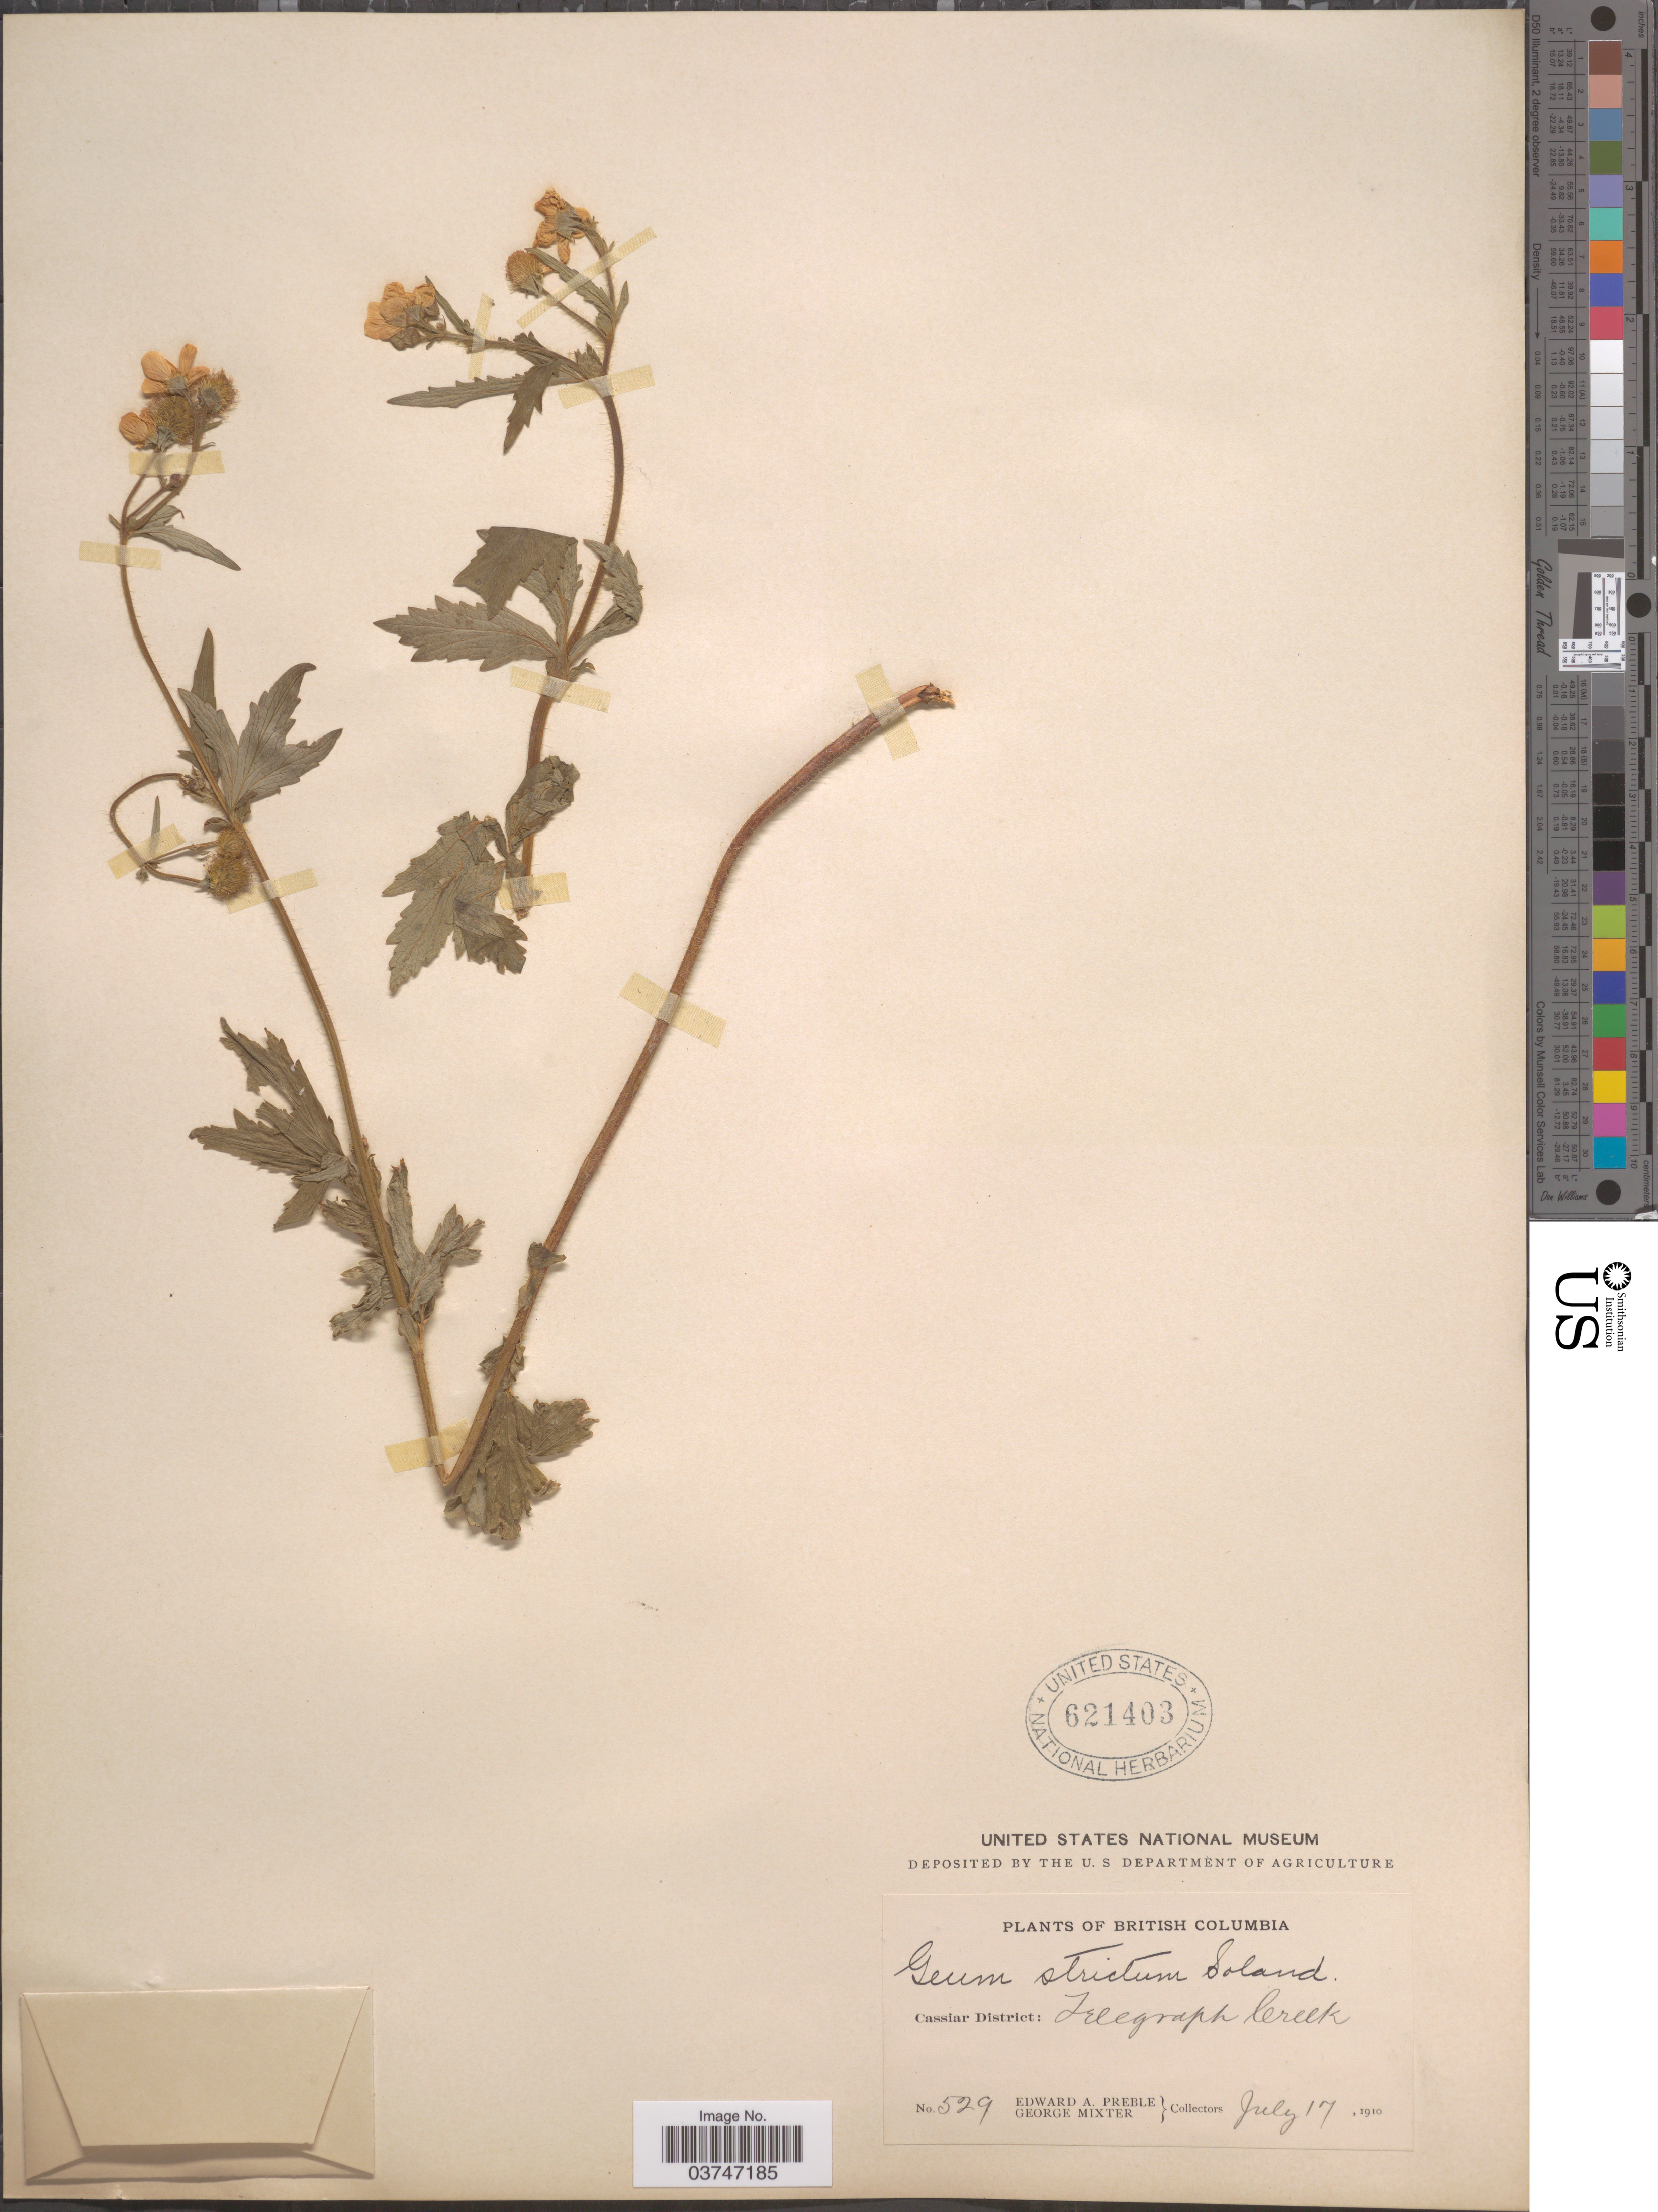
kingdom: Plantae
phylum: Tracheophyta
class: Magnoliopsida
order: Rosales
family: Rosaceae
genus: Geum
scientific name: Geum aleppicum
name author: Jacq.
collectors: E. Preble & G. Mixter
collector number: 529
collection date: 1910-07-17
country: Canada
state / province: British Columbia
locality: Cassiar District: Telegraph Creek.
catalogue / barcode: US 621403